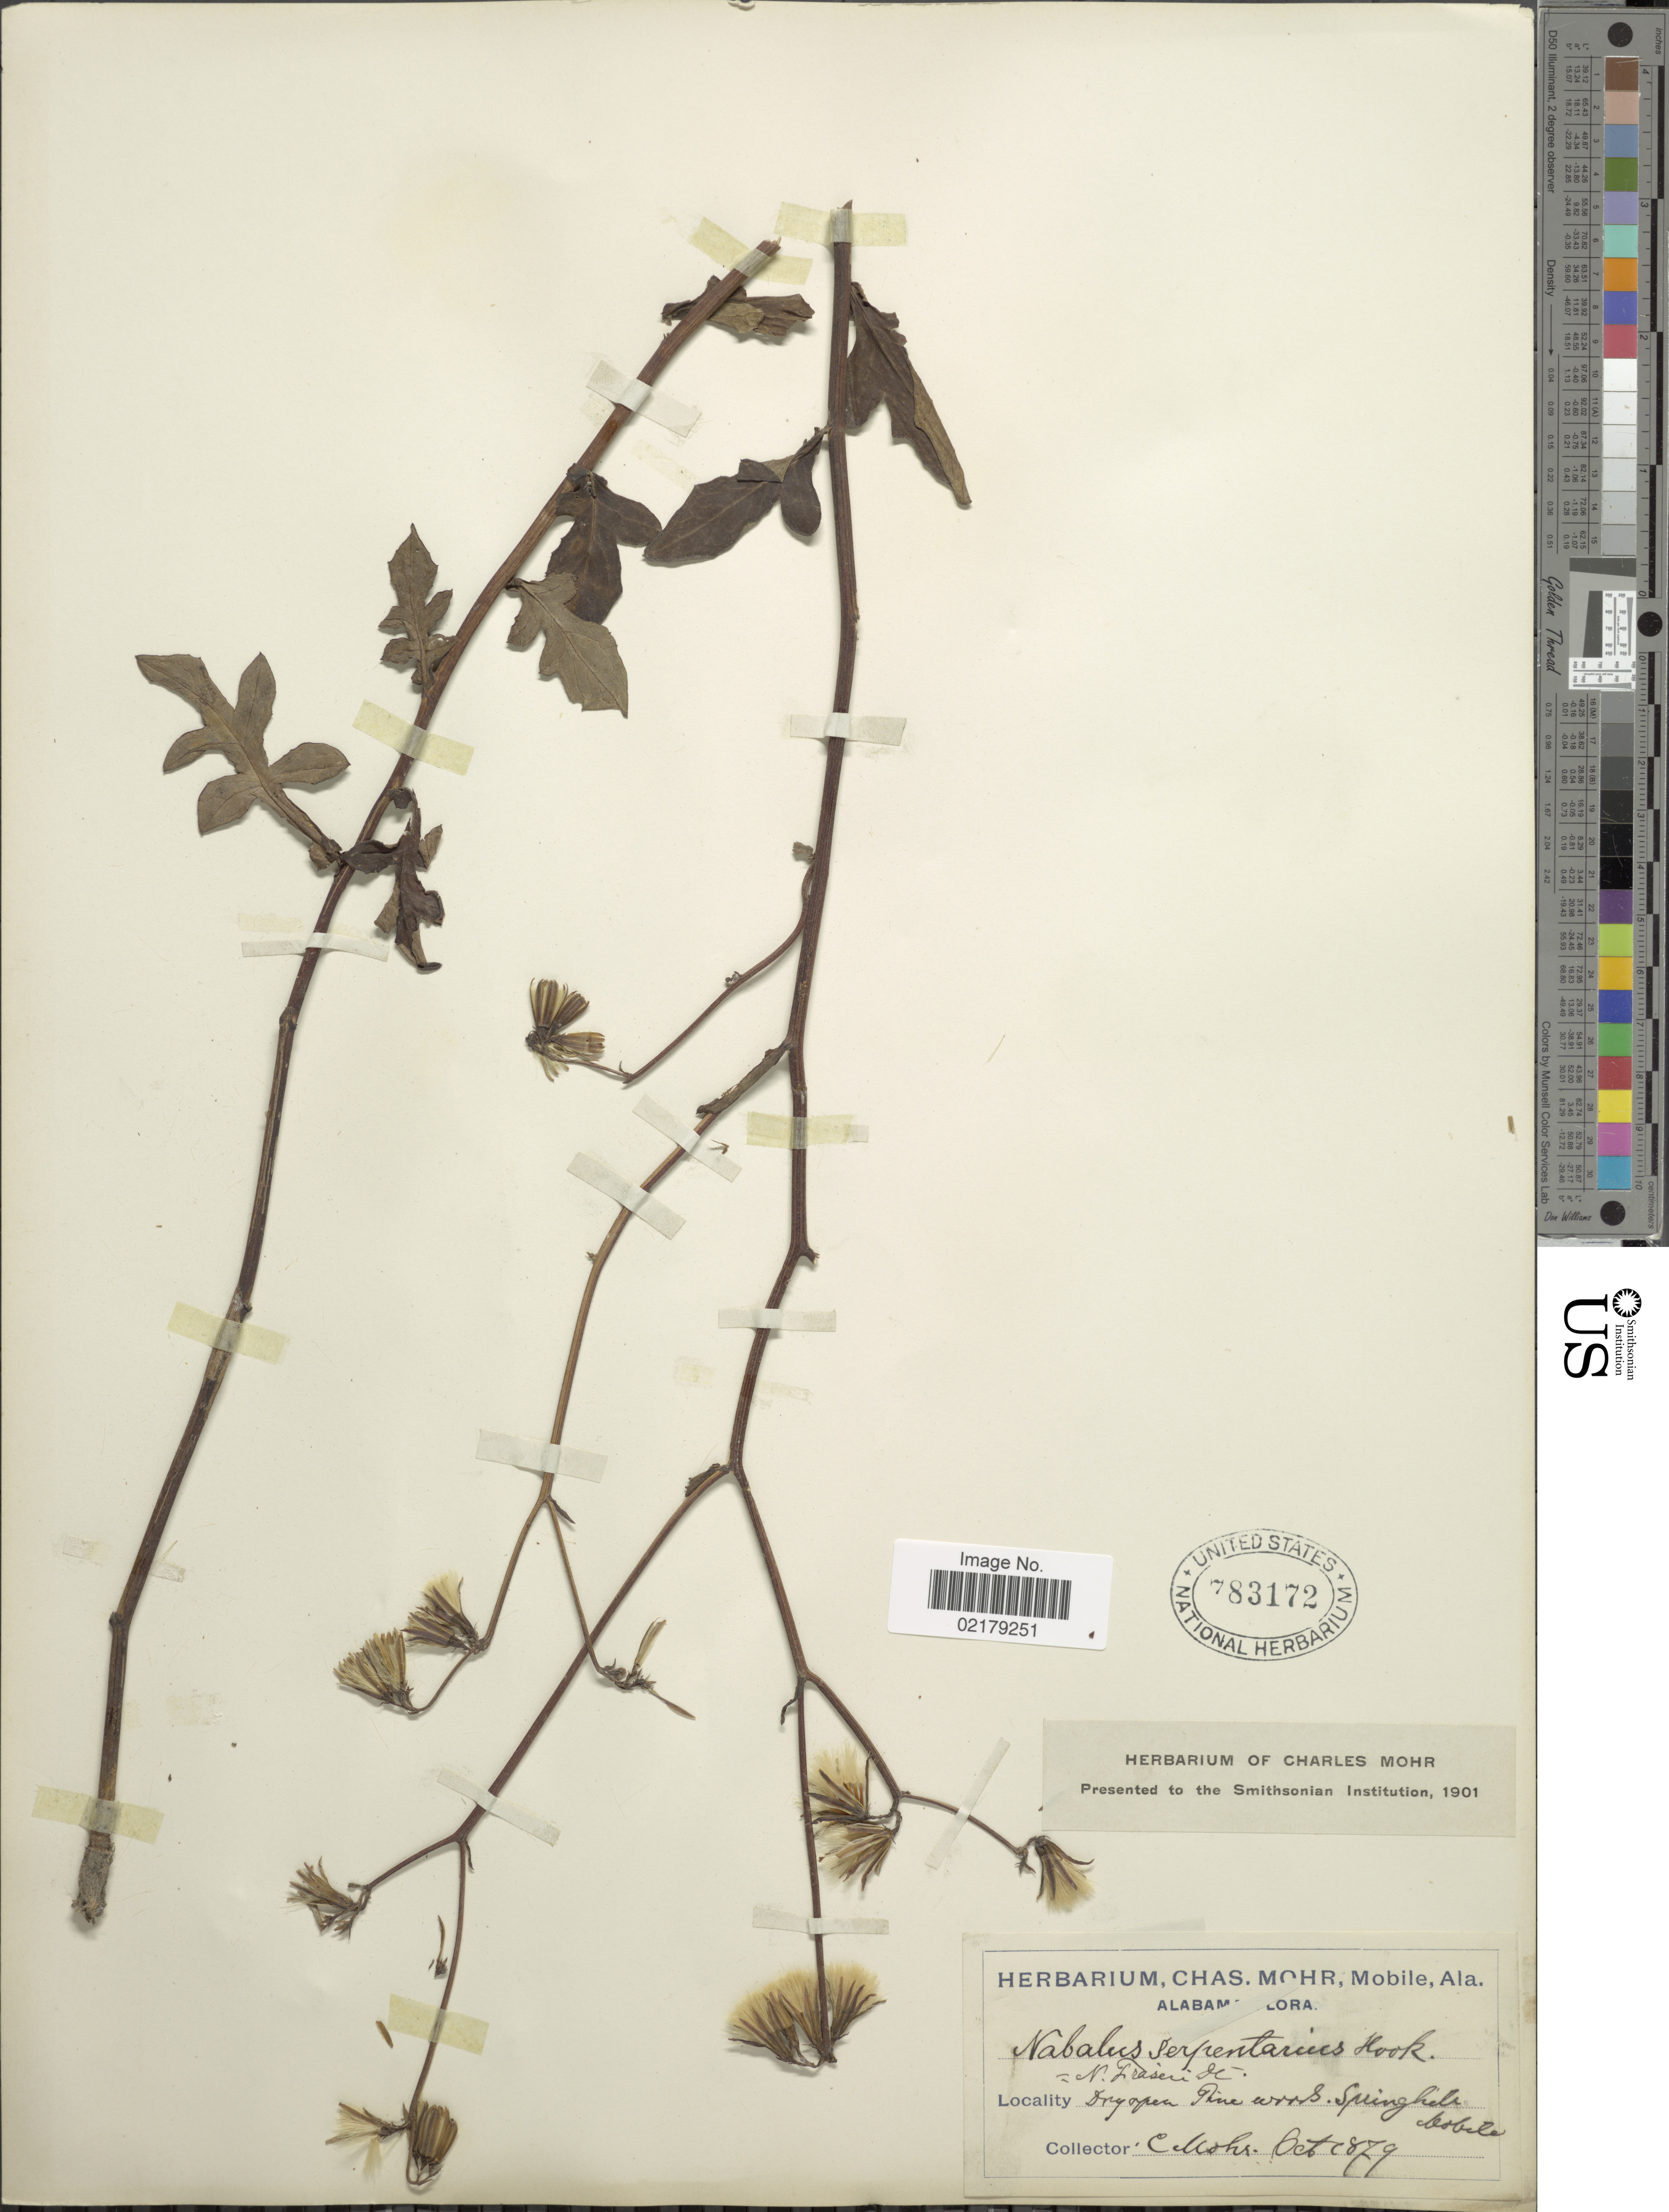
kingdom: Plantae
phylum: Tracheophyta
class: Magnoliopsida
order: Asterales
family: Asteraceae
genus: Nabalus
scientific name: Nabalus serpentarius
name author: (Pursh) Hook.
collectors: C. T. Mohr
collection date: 1879-10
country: United States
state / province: Alabama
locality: Dry open, Pine woods, Springhill Mobile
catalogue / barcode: US 783172